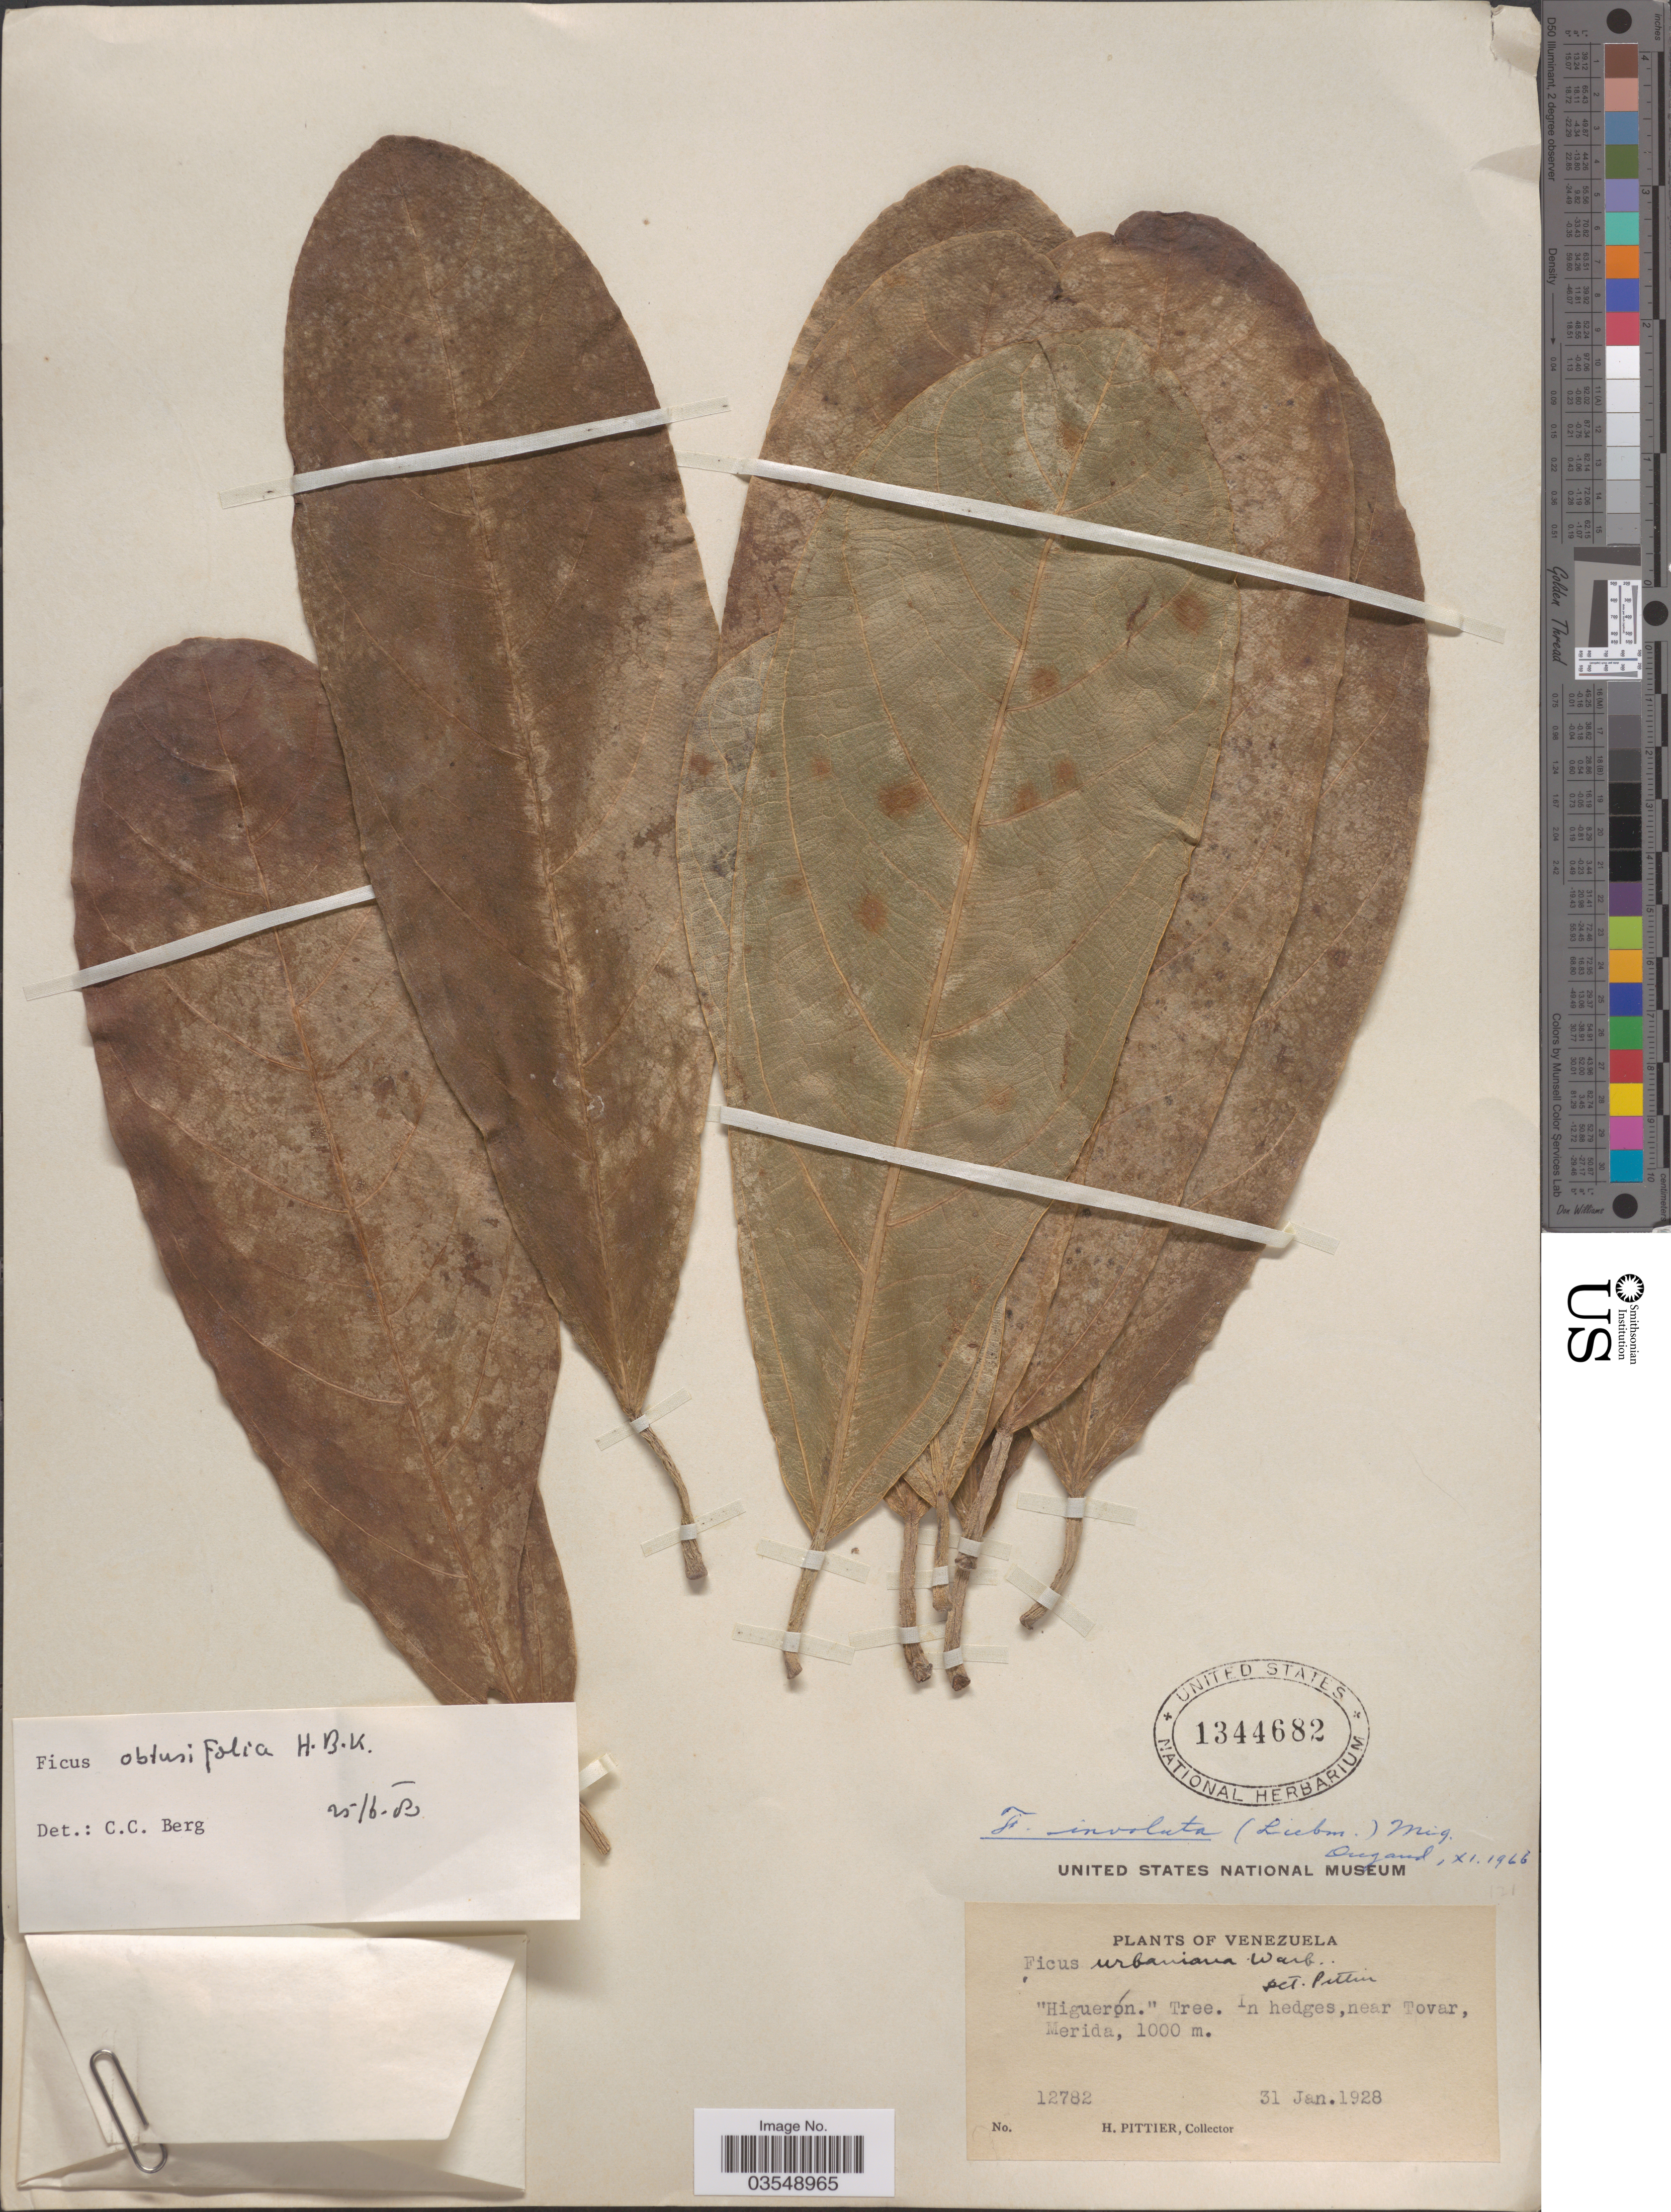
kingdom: Plantae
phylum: Tracheophyta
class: Magnoliopsida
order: Rosales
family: Moraceae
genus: Ficus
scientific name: Ficus obtusifolia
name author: Kunth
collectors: H. F. Pittier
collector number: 12782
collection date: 1928-01-31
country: Venezuela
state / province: Merida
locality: In hedges, near Tovar.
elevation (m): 1000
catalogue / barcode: US 1344682